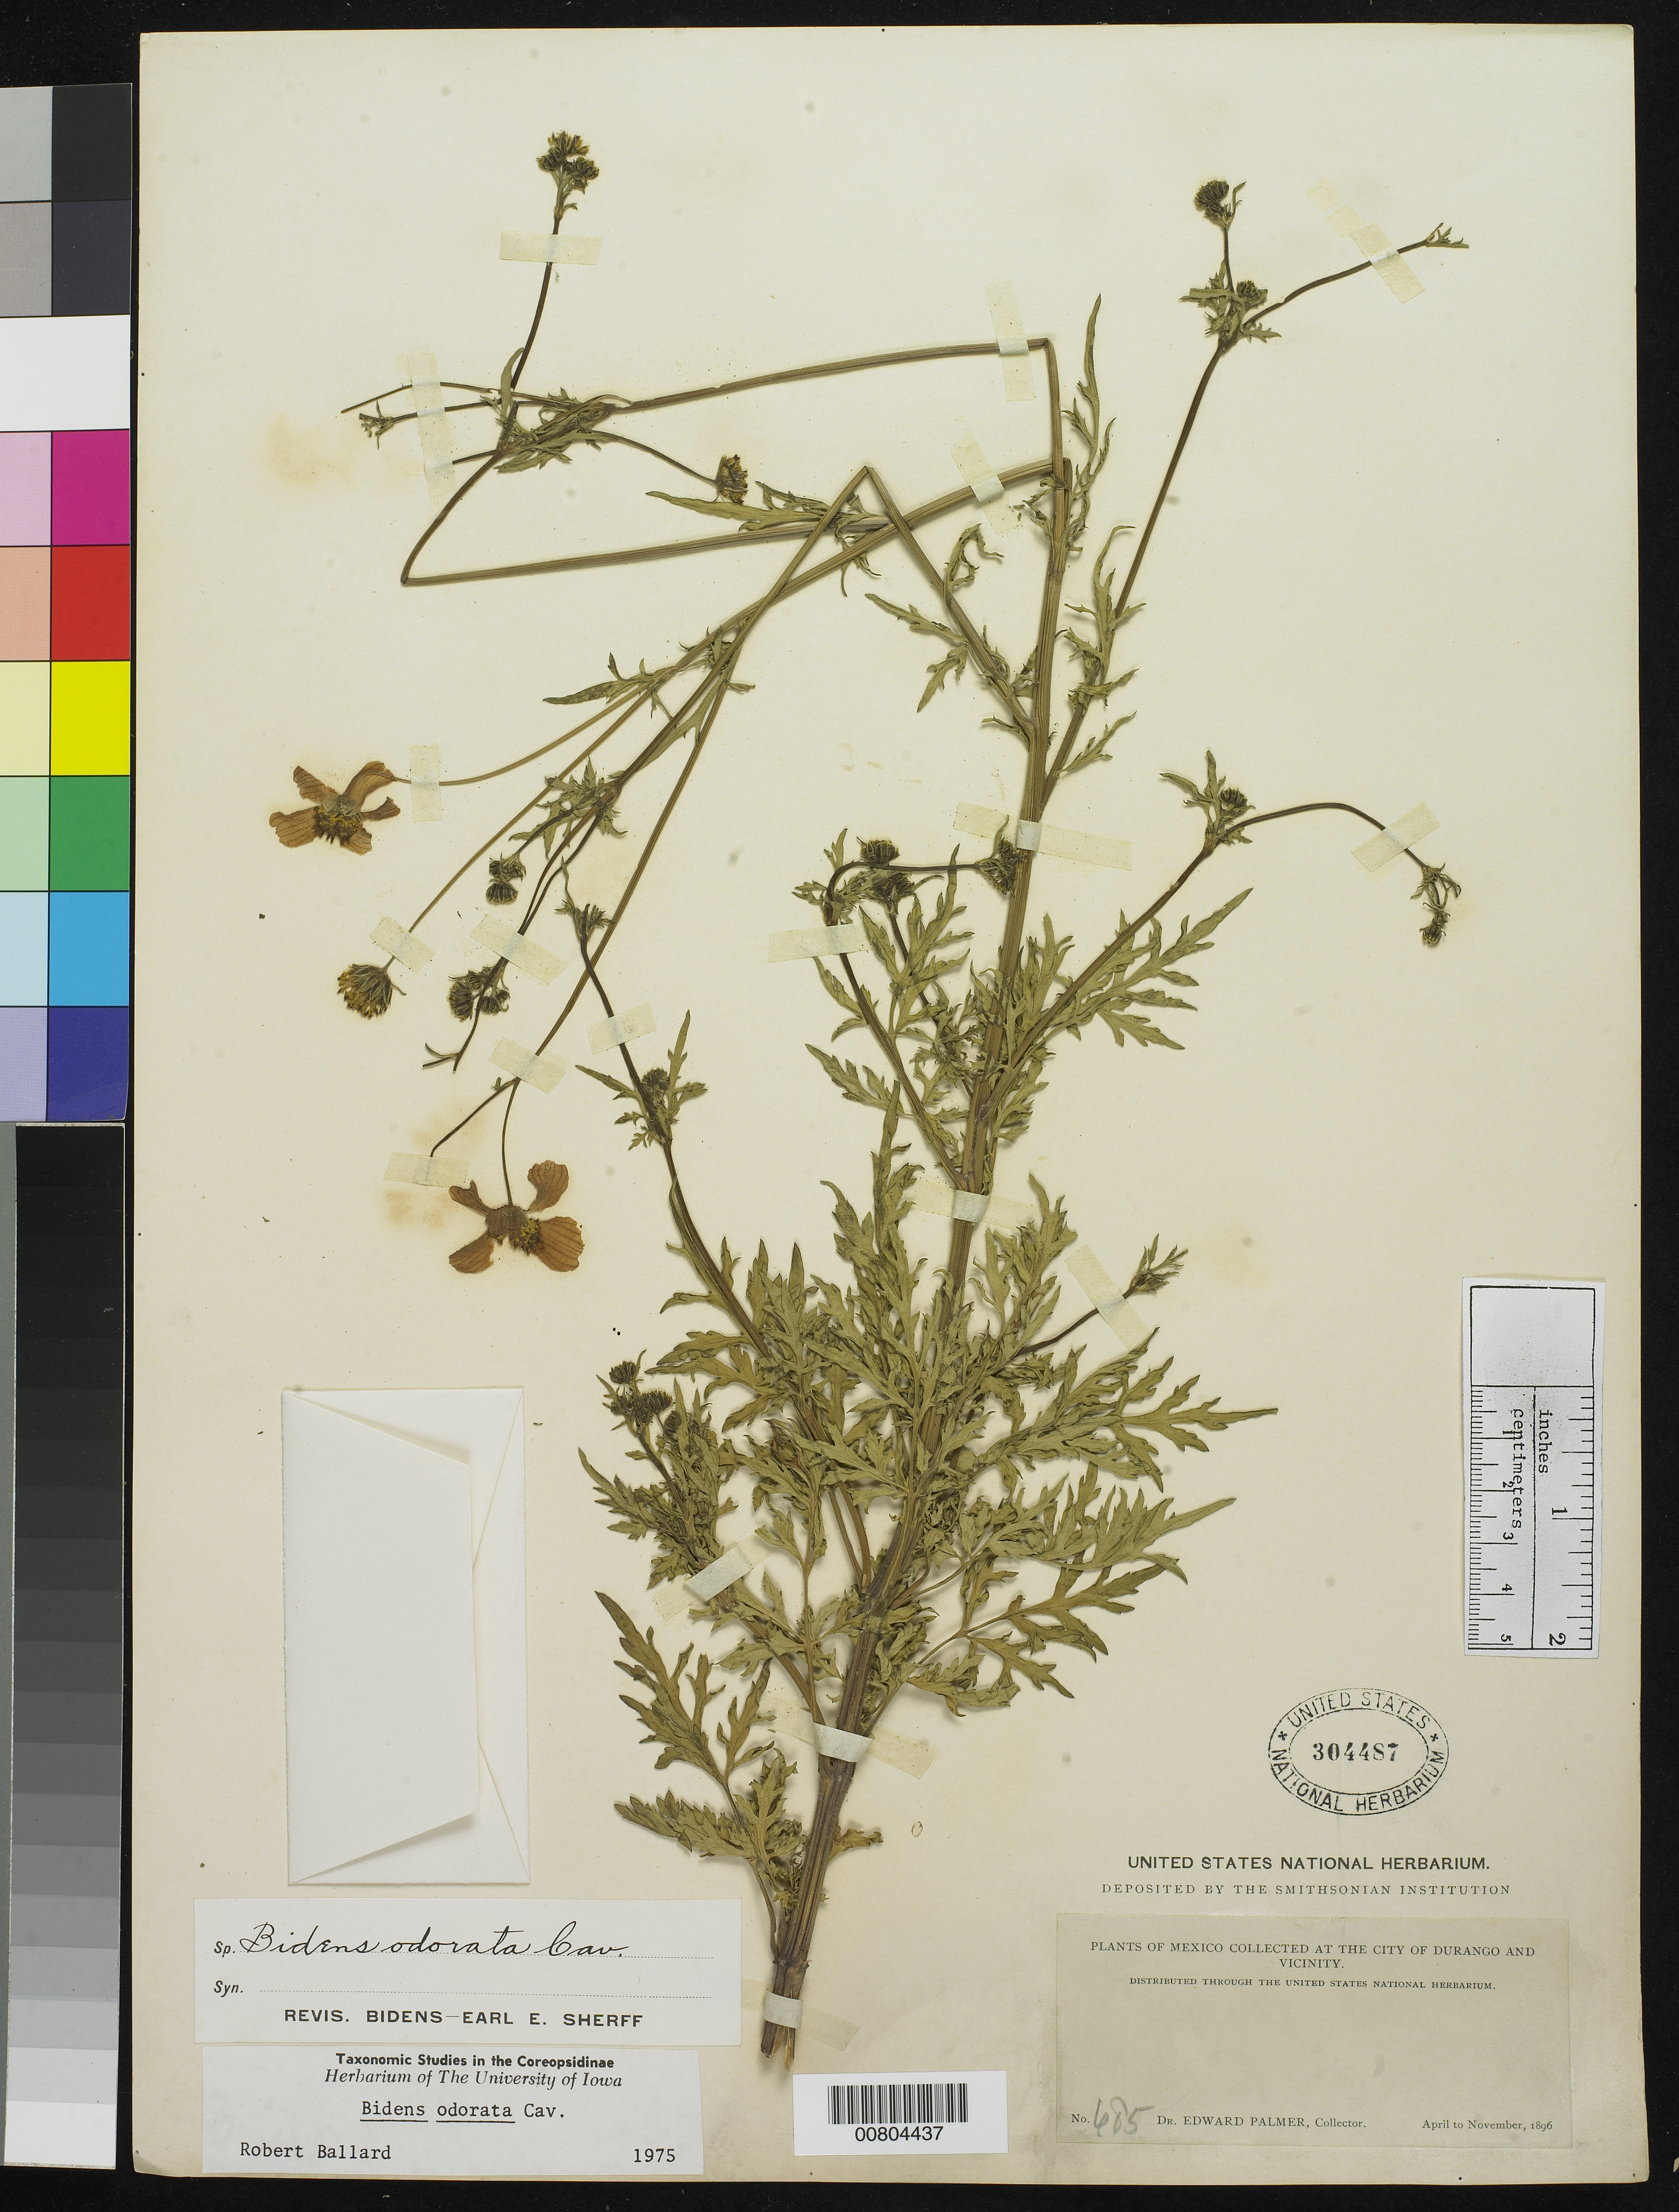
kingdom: Plantae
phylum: Tracheophyta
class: Magnoliopsida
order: Asterales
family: Asteraceae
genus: Bidens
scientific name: Bidens odorata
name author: Cav.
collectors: E. Palmer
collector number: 685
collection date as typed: Apr 1896 to -- Nov 1896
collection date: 1896-04/1896-11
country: Mexico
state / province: Durango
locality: City of Durango and vicinity.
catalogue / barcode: US 304487